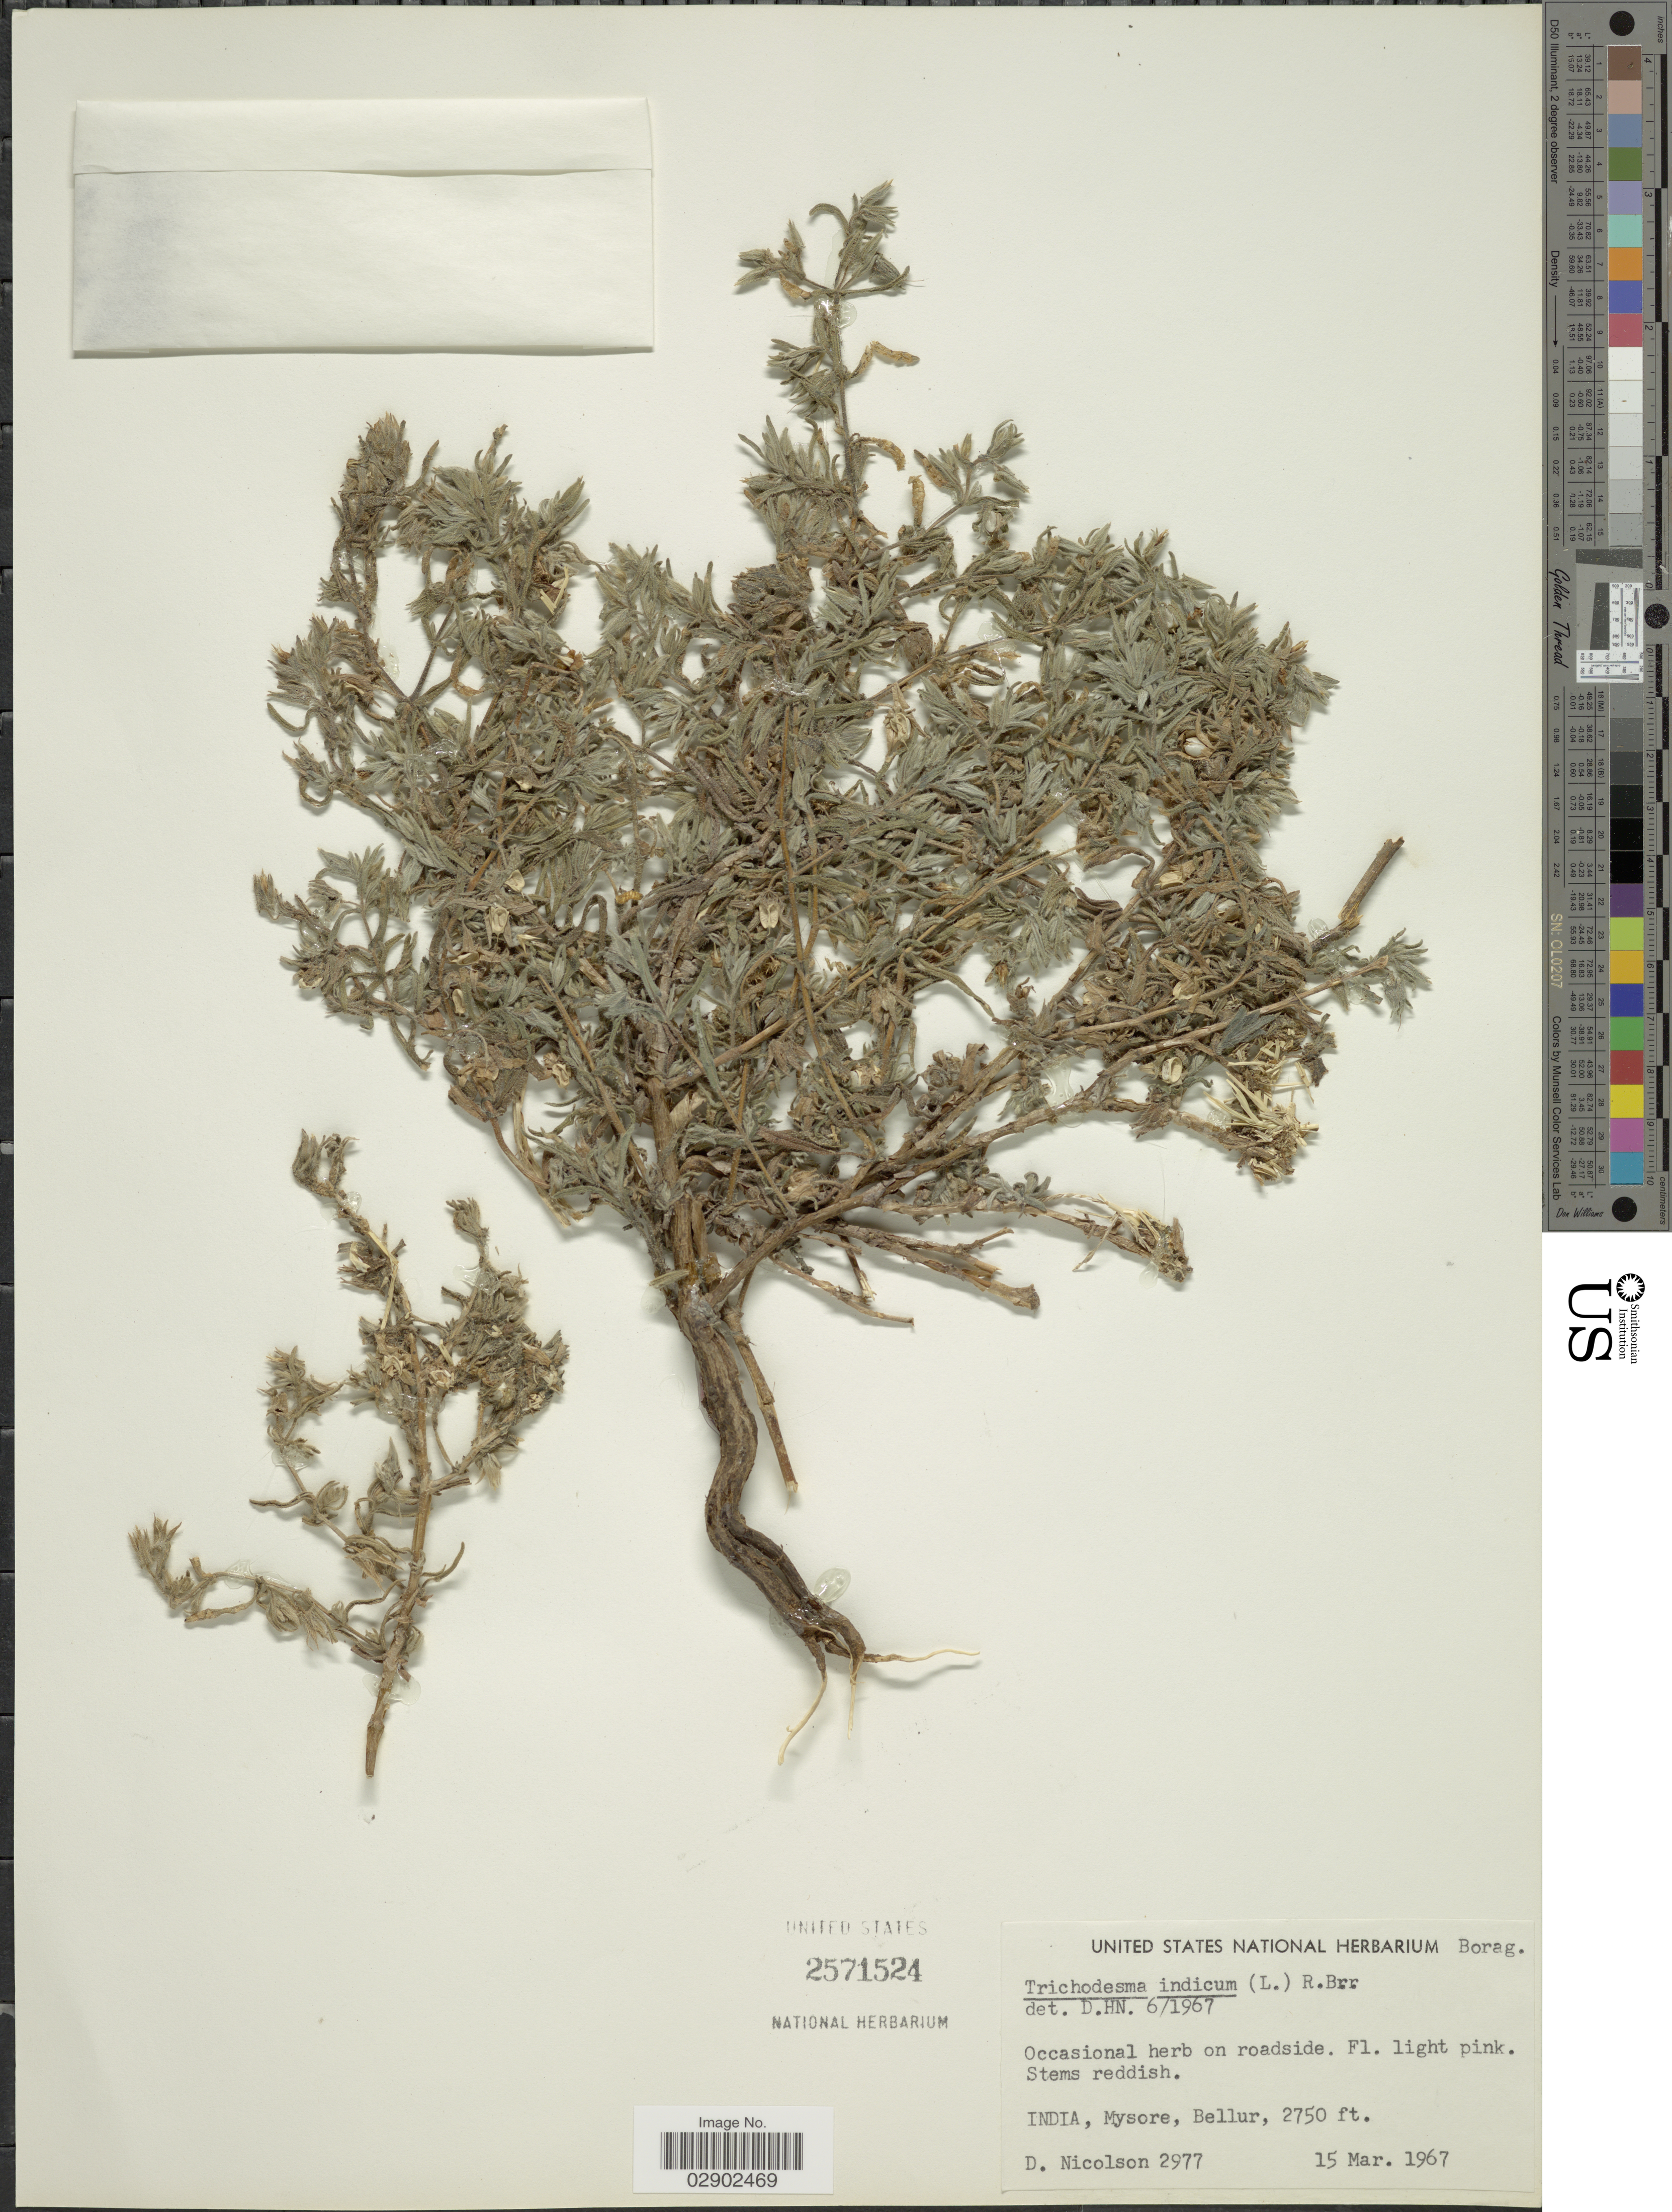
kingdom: Plantae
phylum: Tracheophyta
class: Magnoliopsida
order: Boraginales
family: Boraginaceae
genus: Trichodesma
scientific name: Trichodesma indicum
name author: (L.) Lehm.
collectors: D. H. Nicolson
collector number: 2977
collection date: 1967-03-15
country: India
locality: Mysore, Bellur.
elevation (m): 838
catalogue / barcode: US 2571524